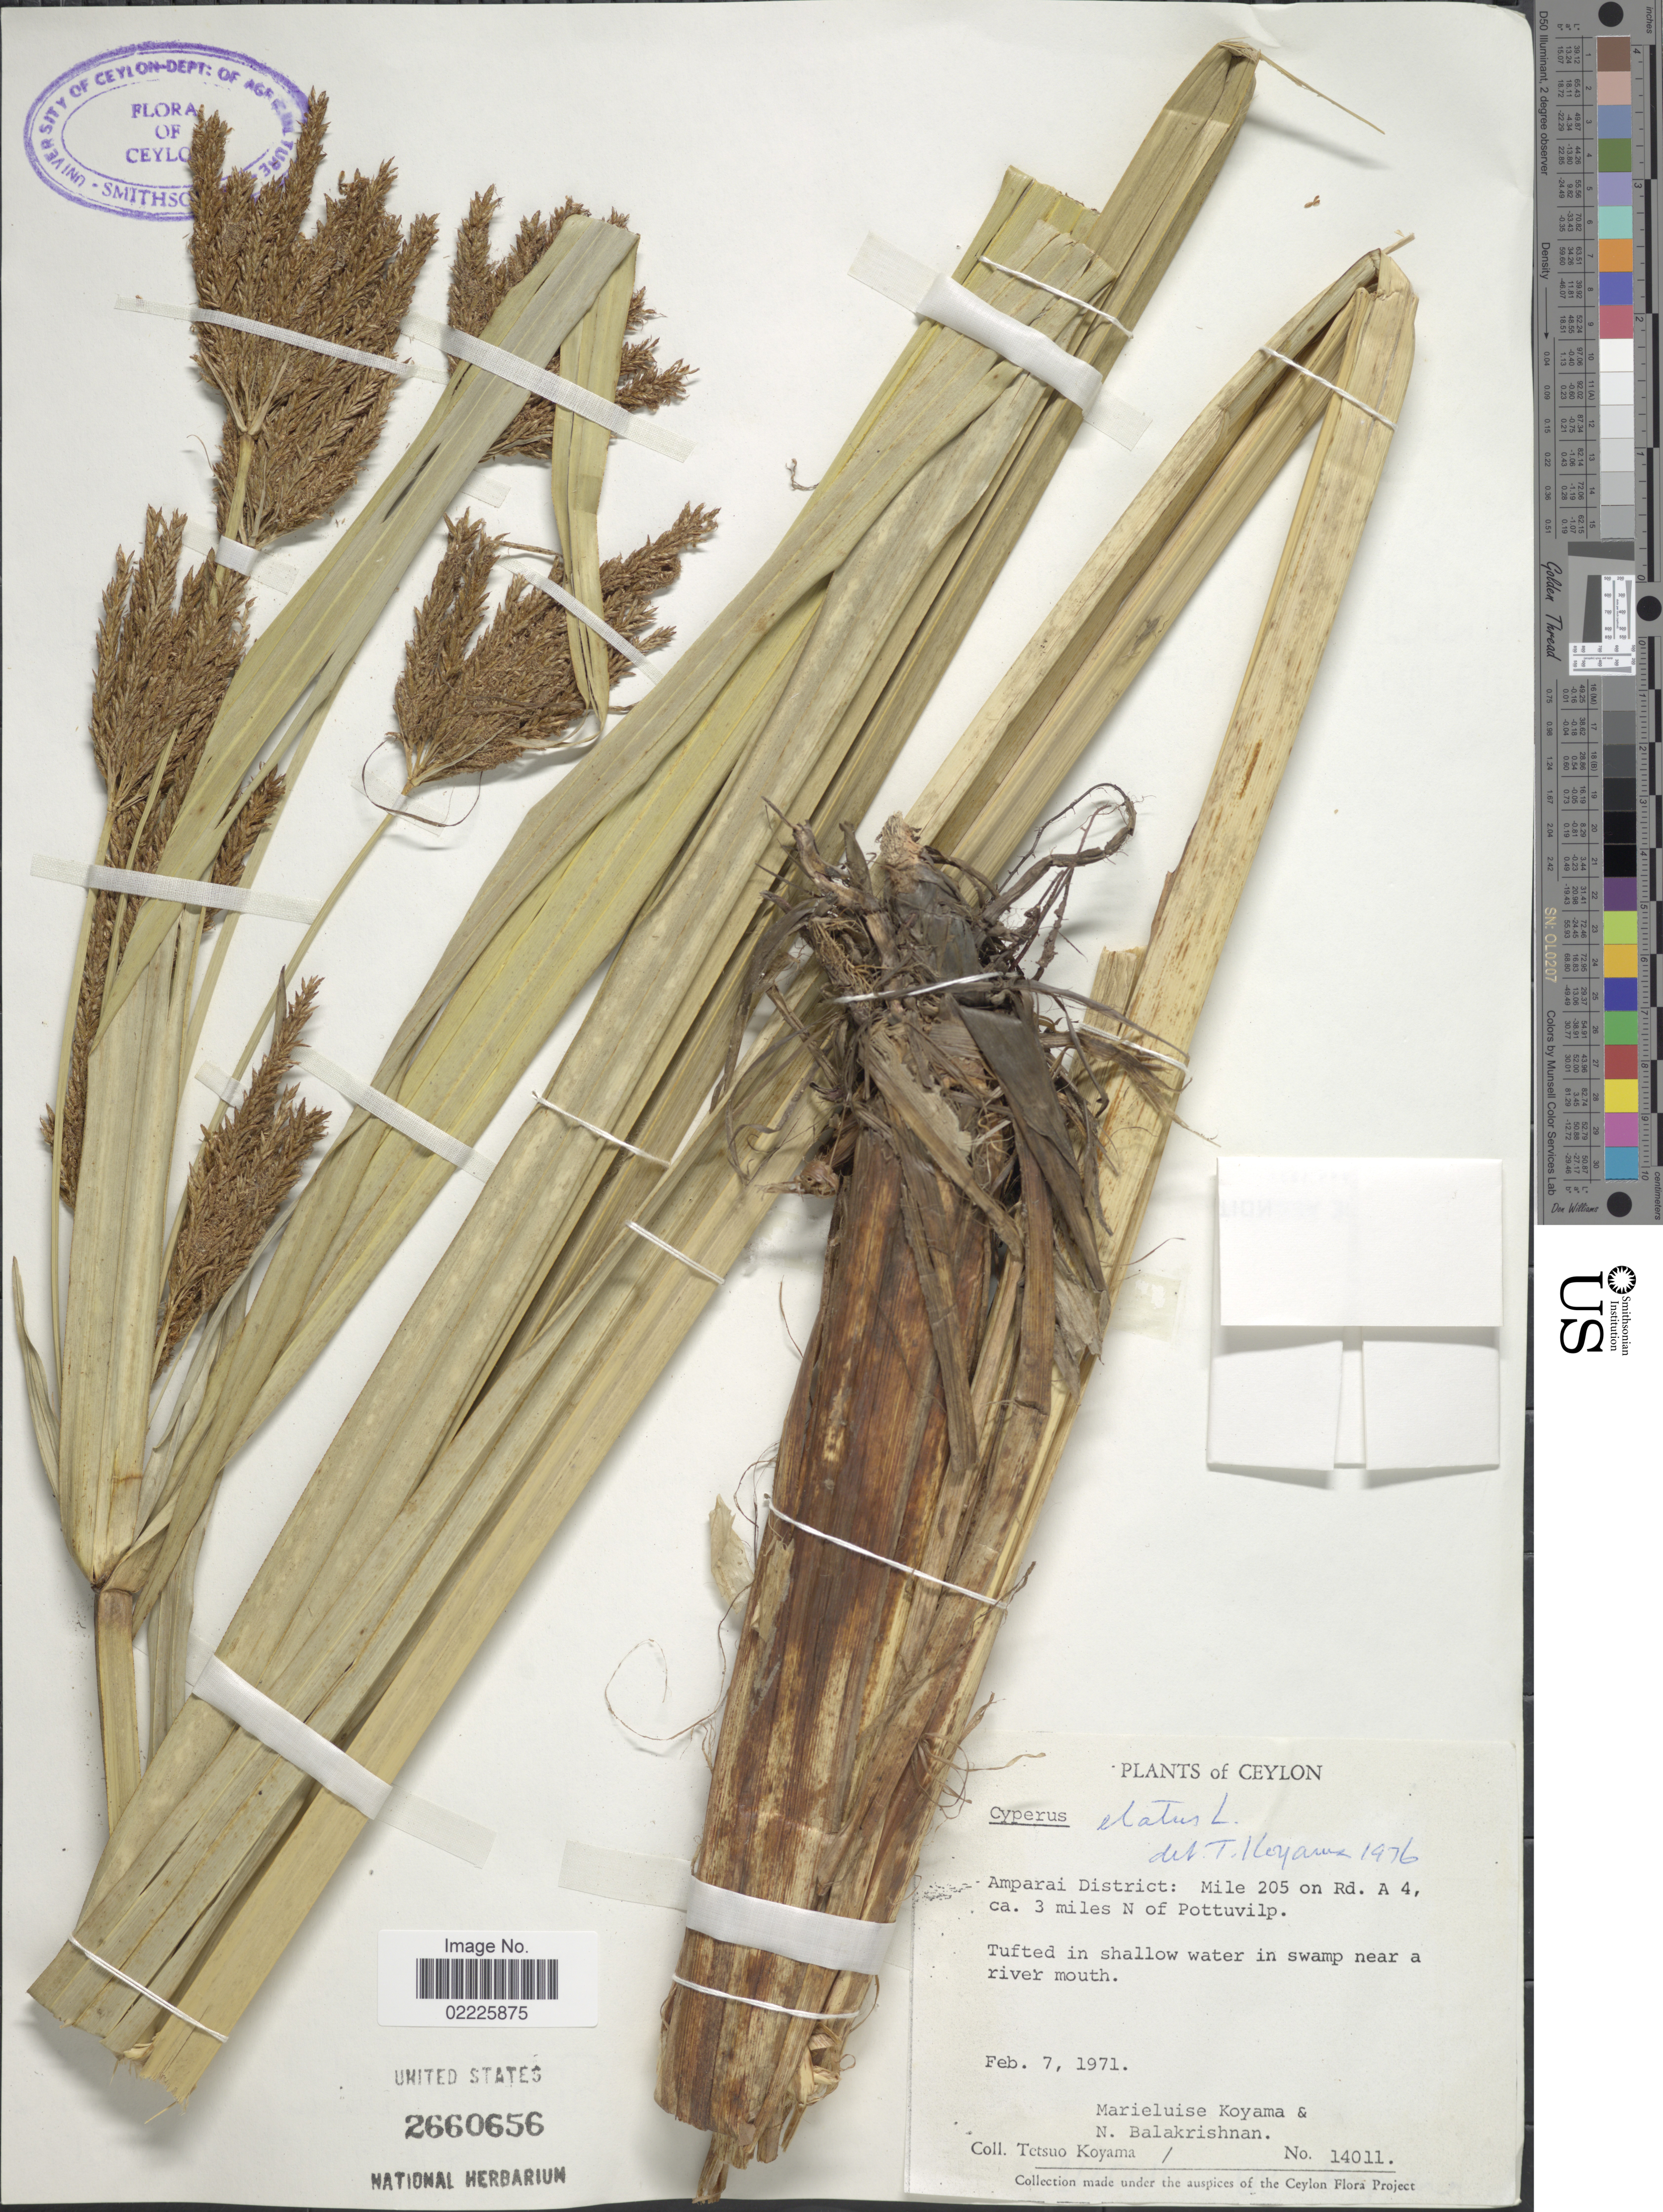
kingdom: Plantae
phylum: Tracheophyta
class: Liliopsida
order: Poales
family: Cyperaceae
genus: Cyperus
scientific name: Cyperus elatus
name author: L.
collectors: T. Koyama, M. Koyama & N. Balakrishnan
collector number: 14011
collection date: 1970-02-07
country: Sri Lanka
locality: Ceylon, Amparai District: mile 205 on Rd. A 4, ca. 3 miles N of Pottuvilp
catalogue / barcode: US 2660656